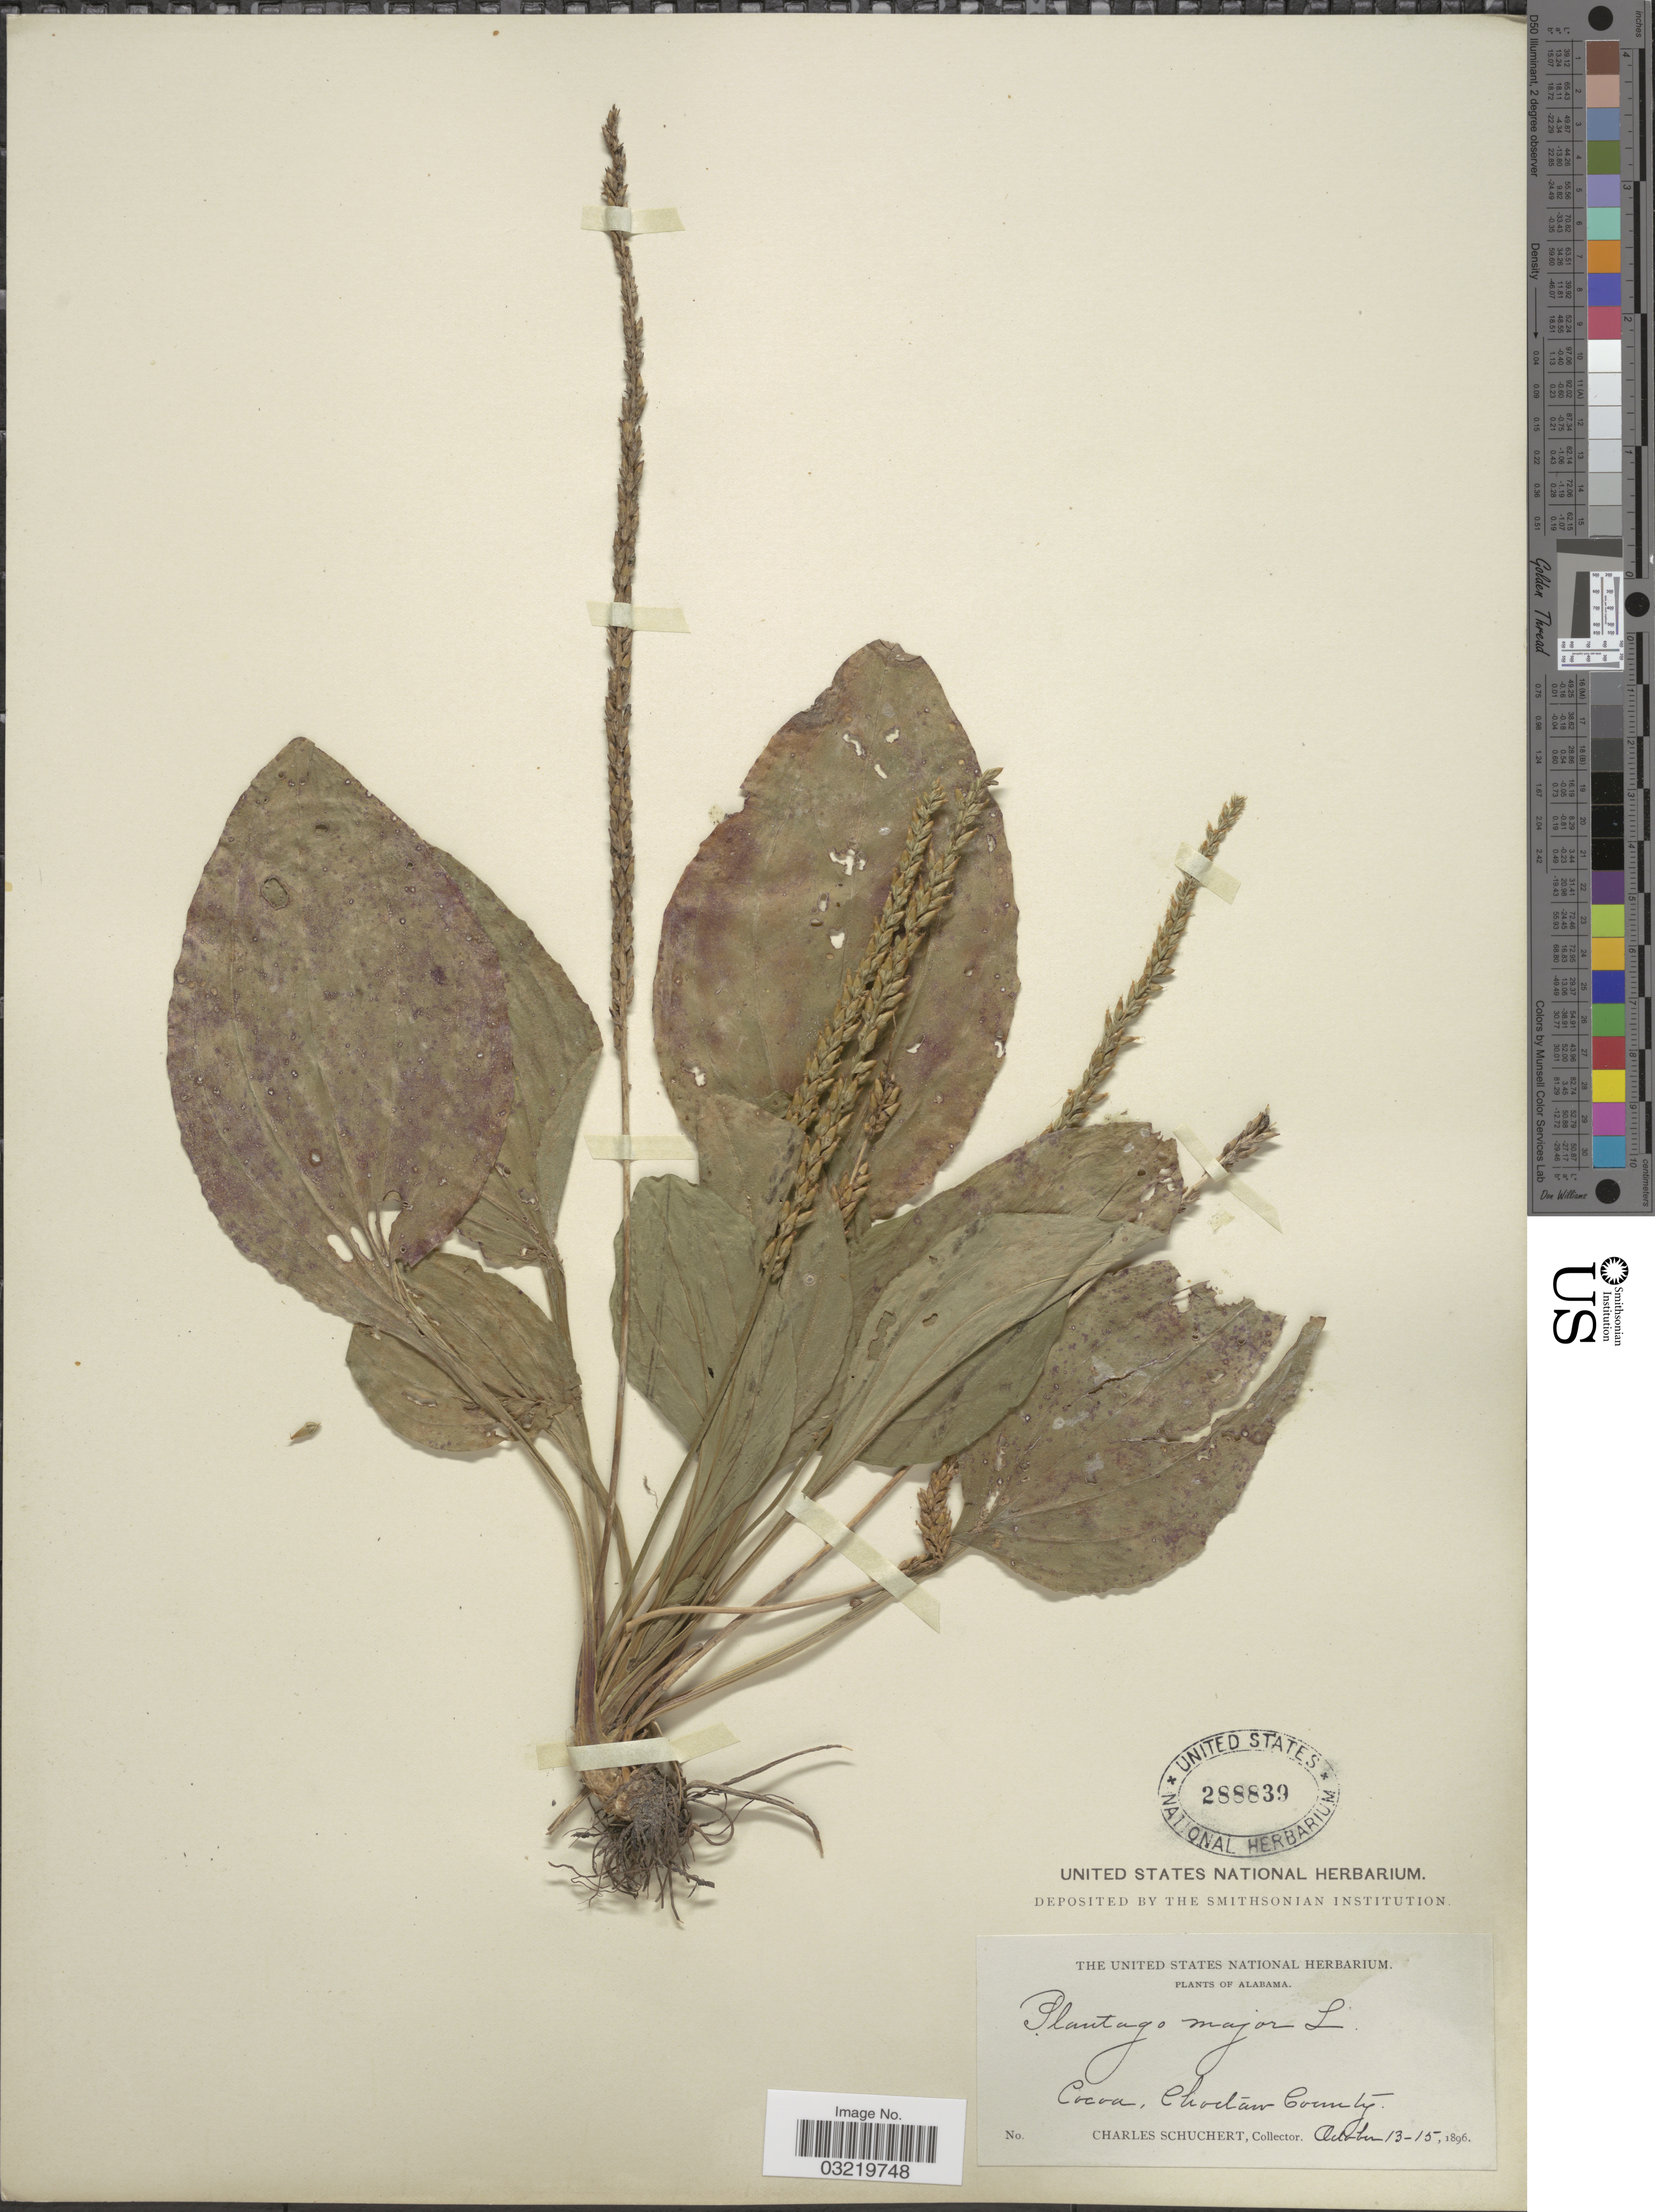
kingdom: Plantae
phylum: Tracheophyta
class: Magnoliopsida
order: Lamiales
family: Plantaginaceae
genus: Plantago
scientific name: Plantago rugelii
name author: Decne.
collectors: C. Schuchert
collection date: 1896-10-13/1896-10-15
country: United States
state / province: Alabama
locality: Cocoa, Choctaw County.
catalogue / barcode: US 288839